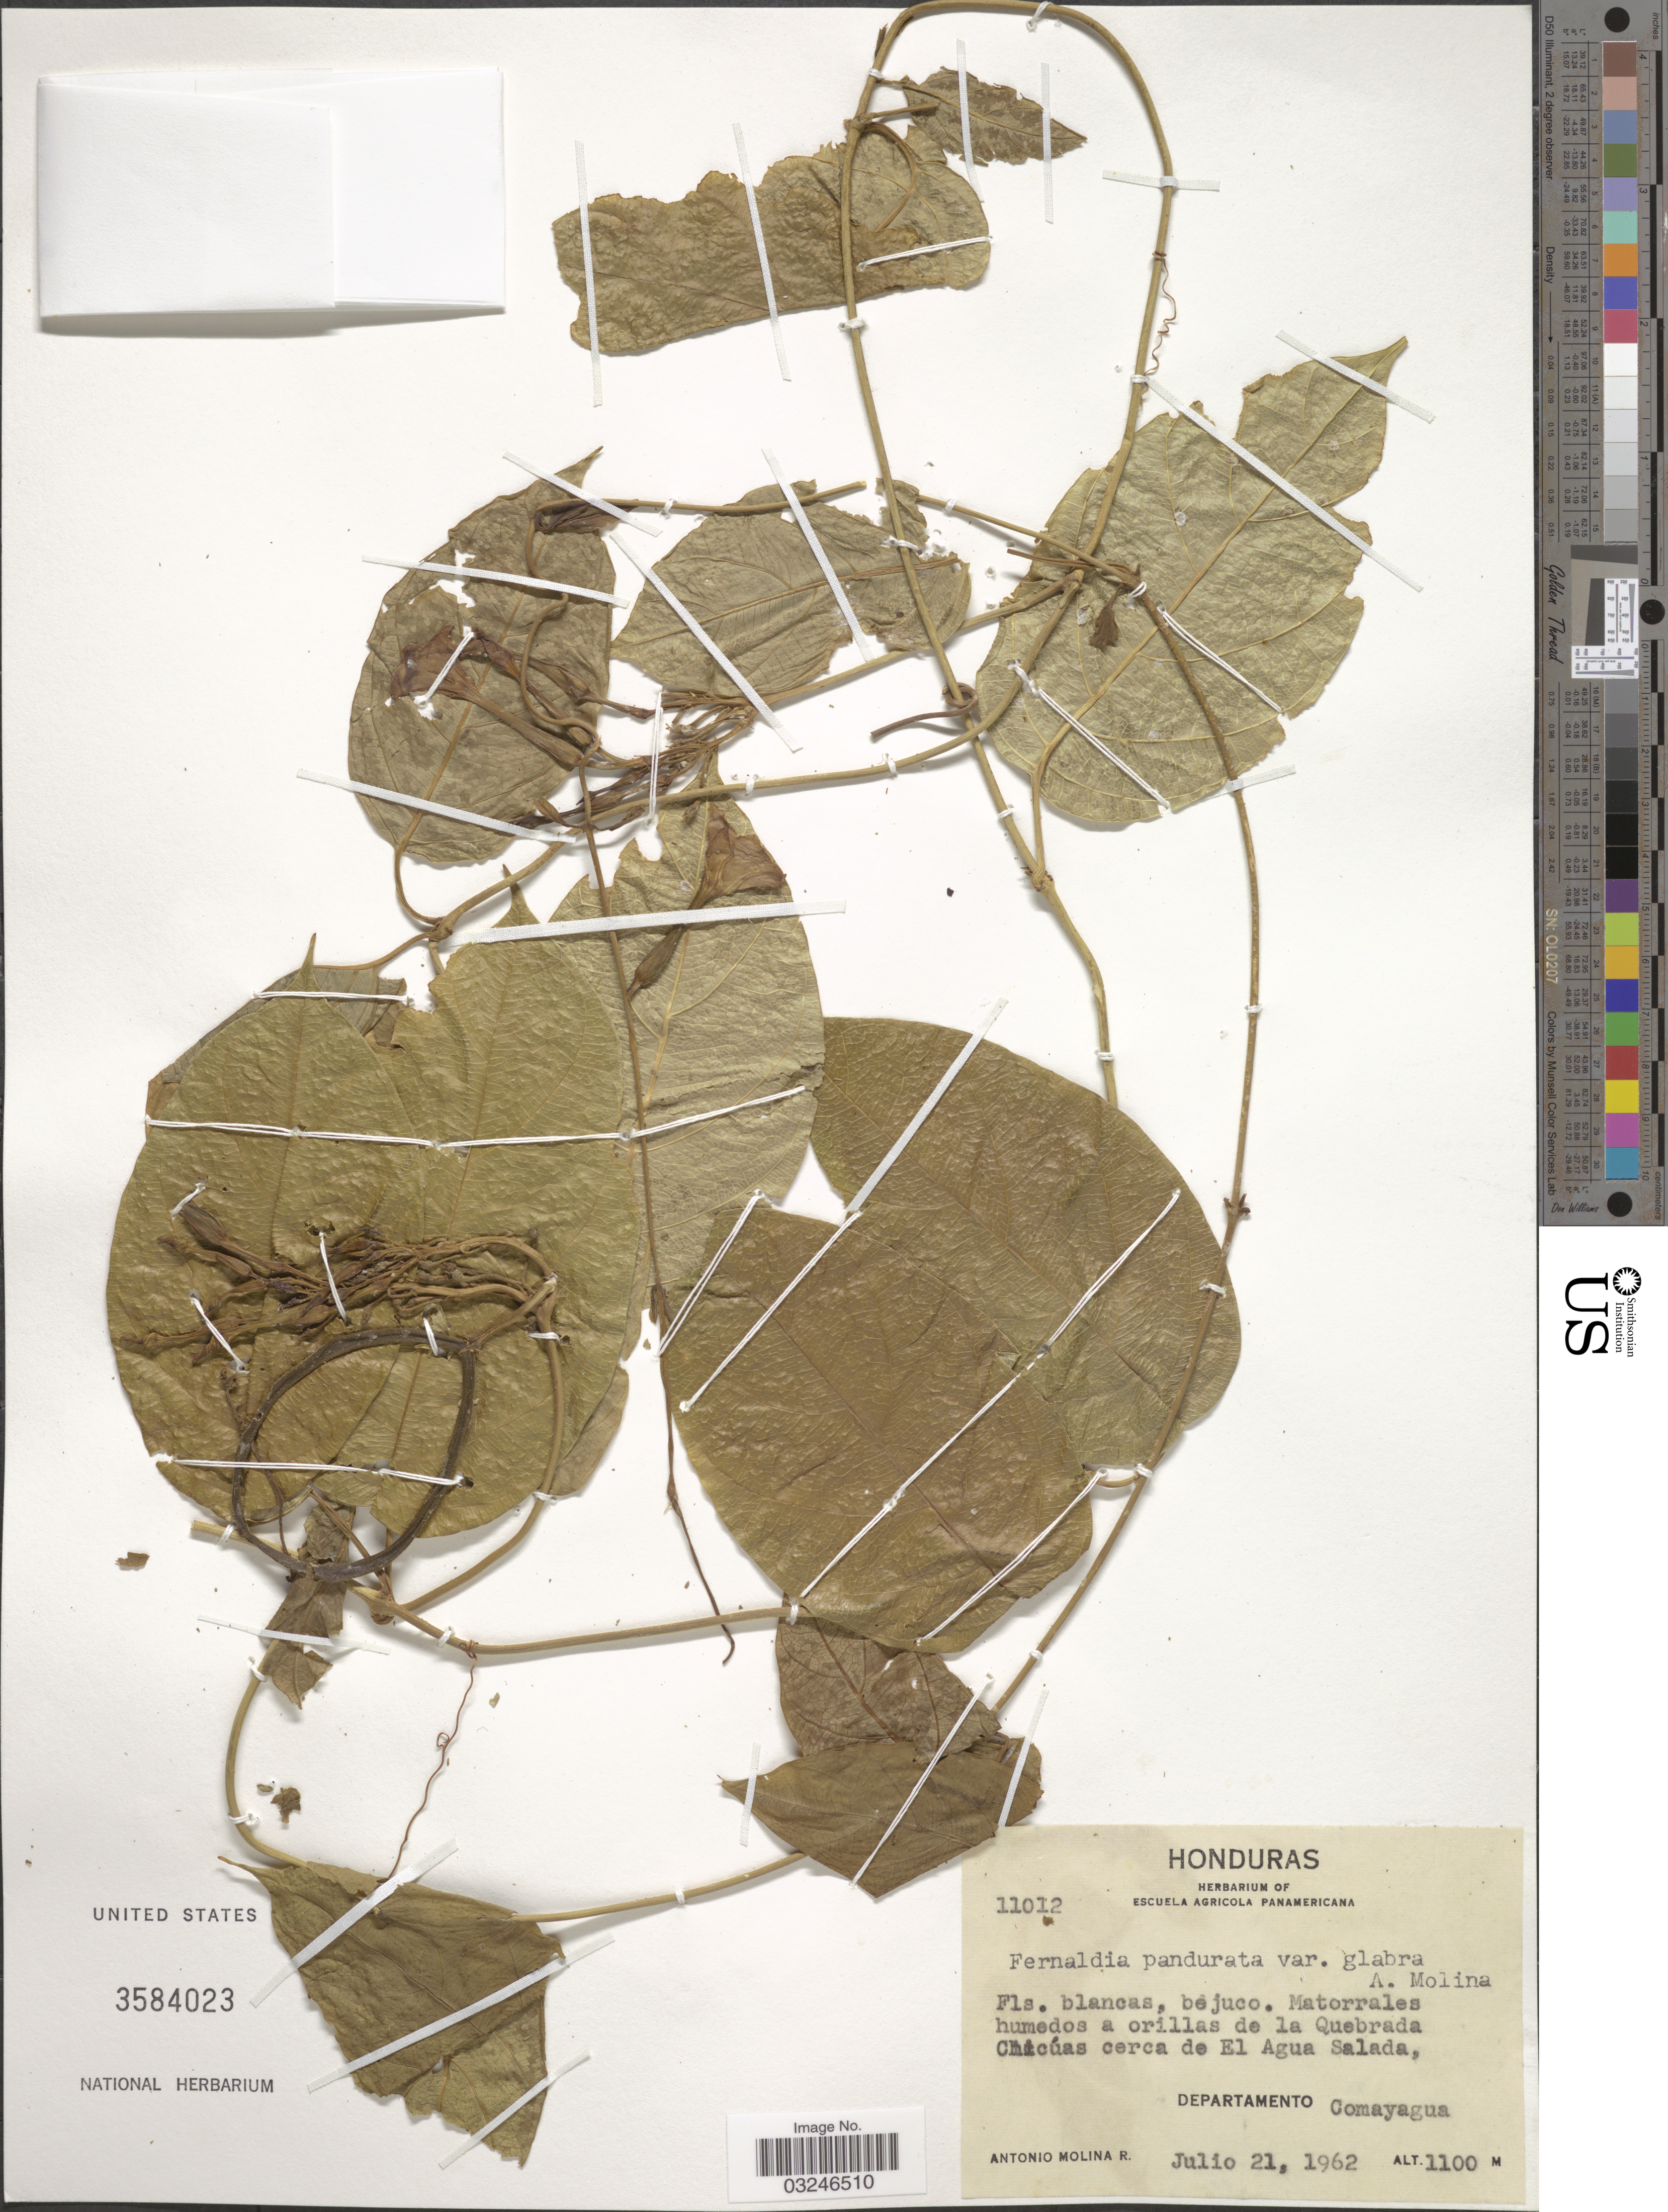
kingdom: Plantae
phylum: Tracheophyta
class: Magnoliopsida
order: Gentianales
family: Apocynaceae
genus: Fernaldia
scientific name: Fernaldia pandurata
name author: (A. DC.) Woodson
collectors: A. Molina R.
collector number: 11012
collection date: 1962-07-21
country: Honduras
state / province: Comayagua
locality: Matorrales humedos a orillas de la Quebrada Chicúas cerca de El Agua Salada, Departamento Comayagua.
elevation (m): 1100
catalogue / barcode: US 3584023